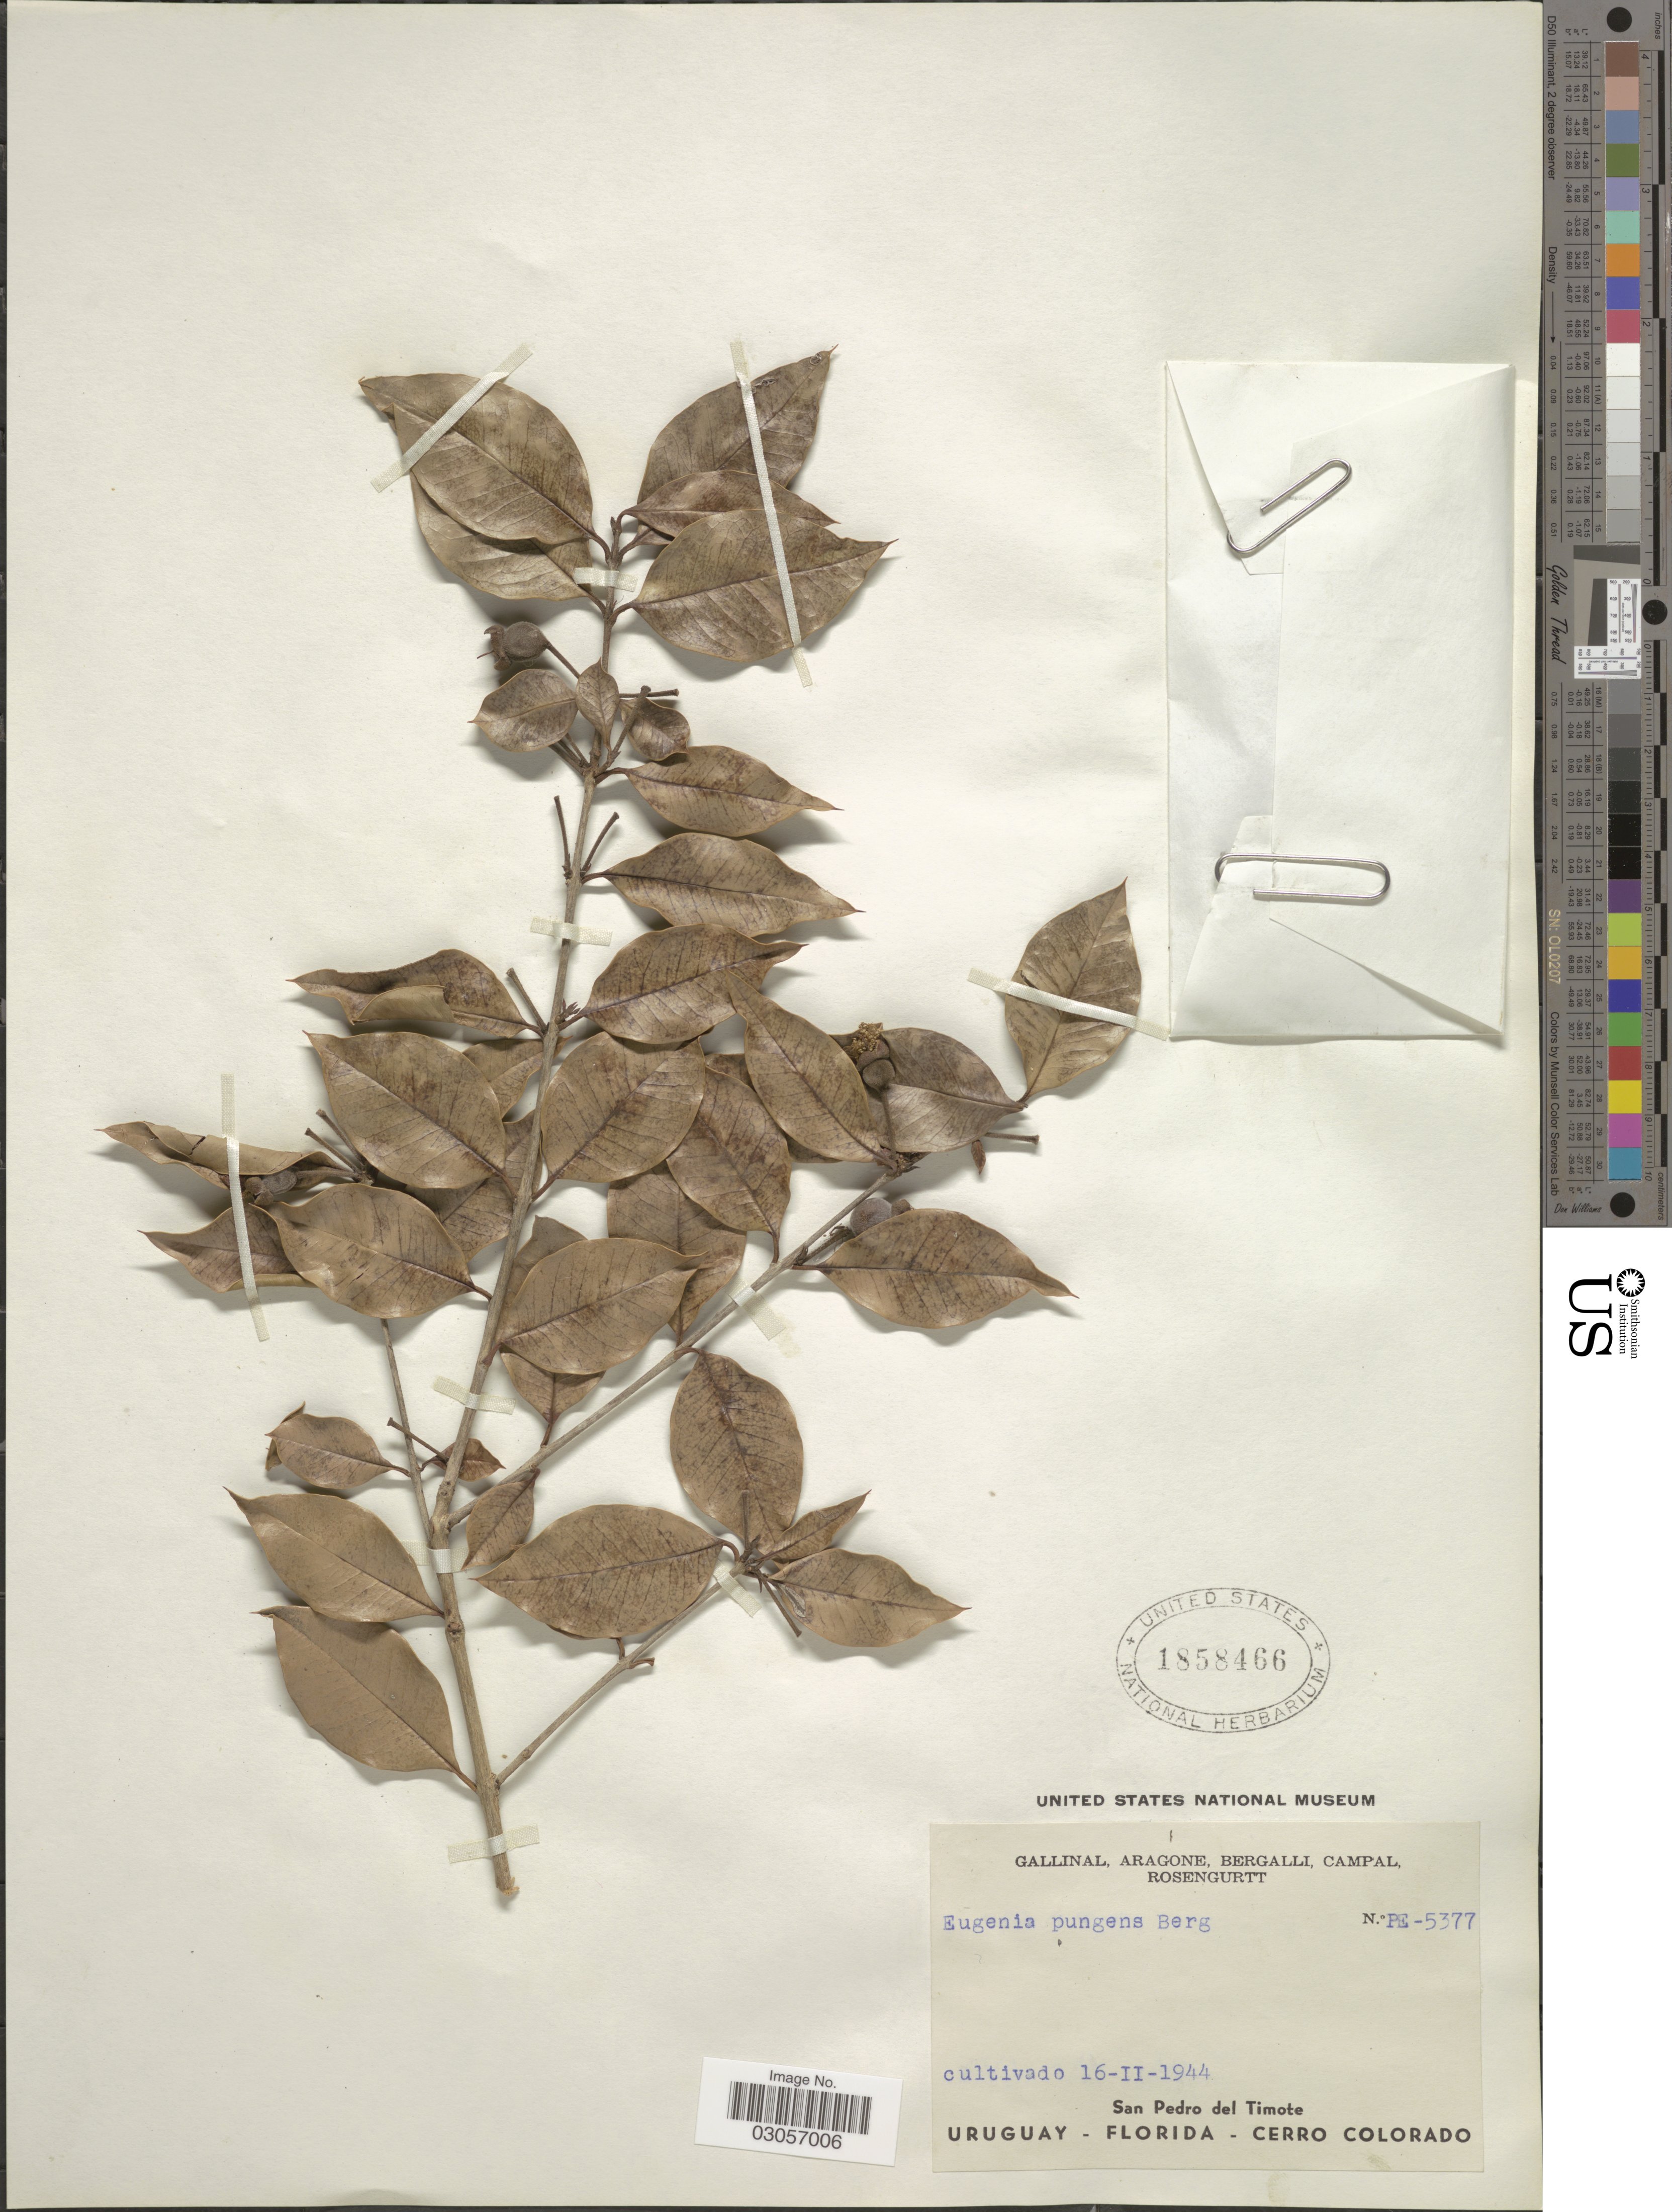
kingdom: Plantae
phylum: Tracheophyta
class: Magnoliopsida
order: Myrtales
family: Myrtaceae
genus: Myrcianthes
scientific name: Myrcianthes pungens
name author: (O. Berg) D. Legrand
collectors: -. Gallinal, -- Aragone, -- Bergalli, -- Campal & Rosengurtt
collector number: PE-5377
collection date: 1944-02-16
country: Uruguay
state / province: Florida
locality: San Pedro del Timote, Cerro Colorado.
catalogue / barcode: US 1858466